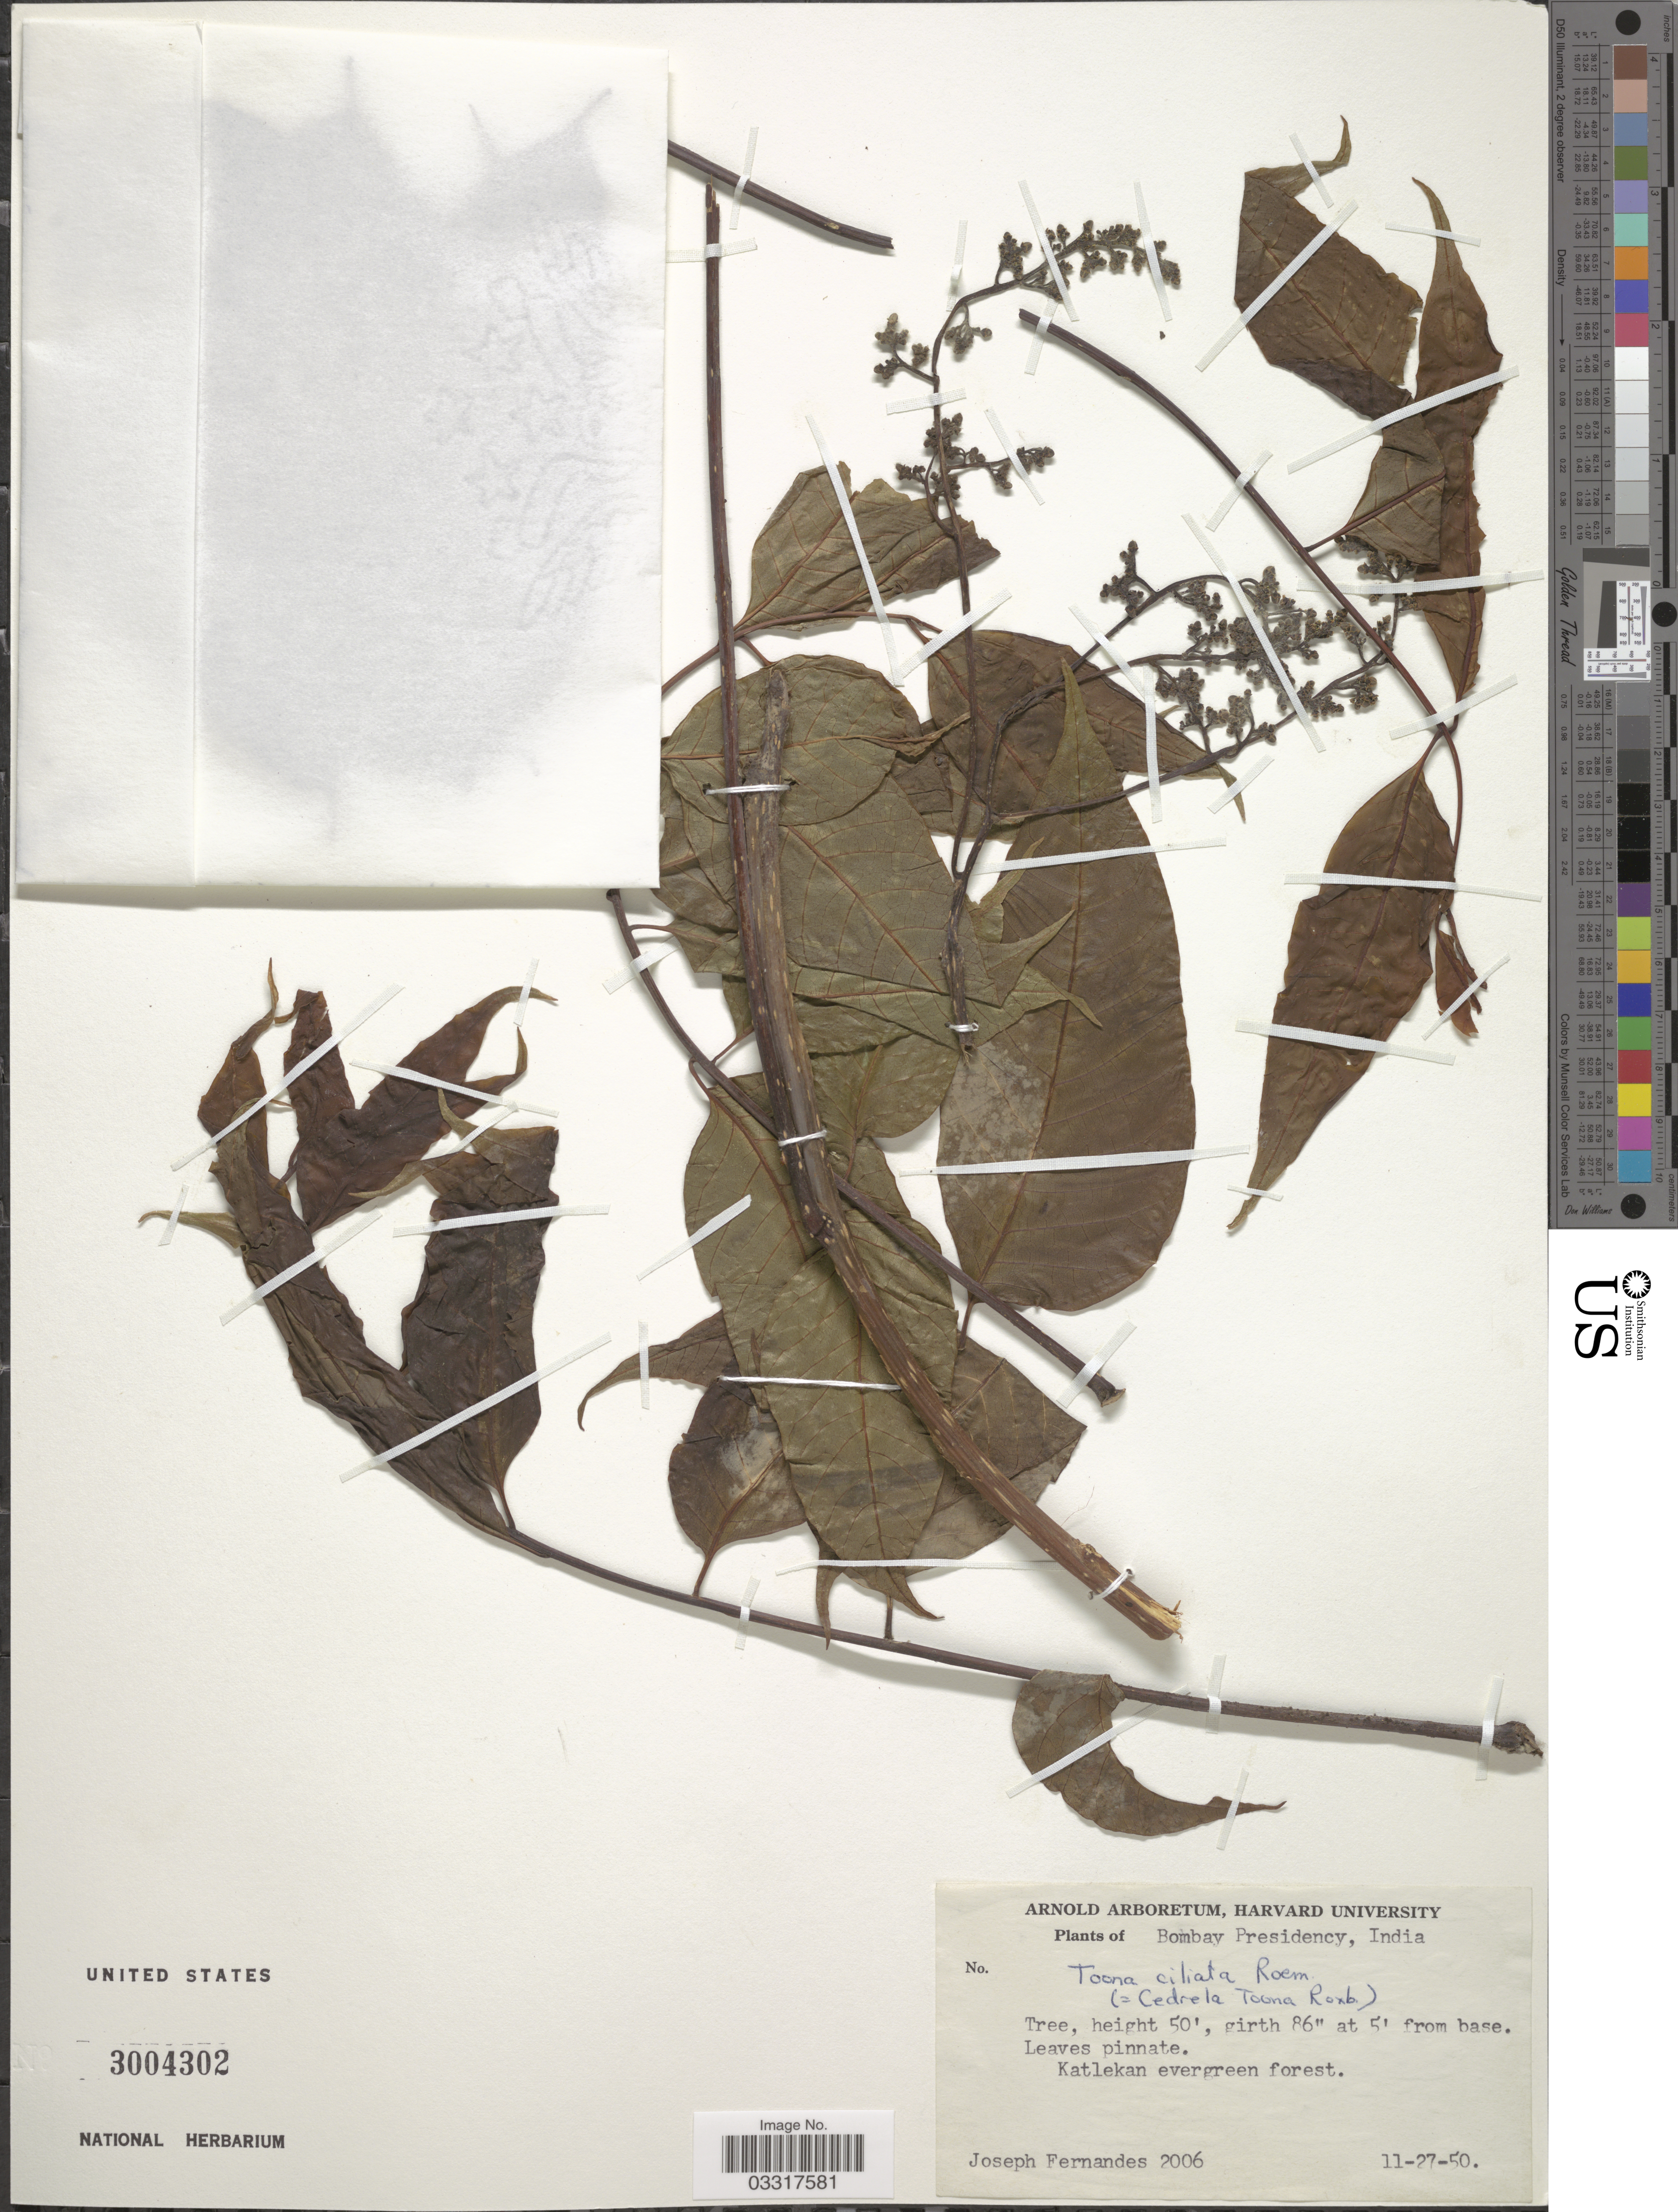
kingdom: Plantae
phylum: Tracheophyta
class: Magnoliopsida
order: Sapindales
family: Meliaceae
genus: Toona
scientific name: Toona ciliata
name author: M. Roem.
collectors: J. Fernandes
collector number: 2006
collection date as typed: Transcribed d/m/y: 27/11/50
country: India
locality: Bombay Presidency, Katlekan evergeen forest.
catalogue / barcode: US 3004302